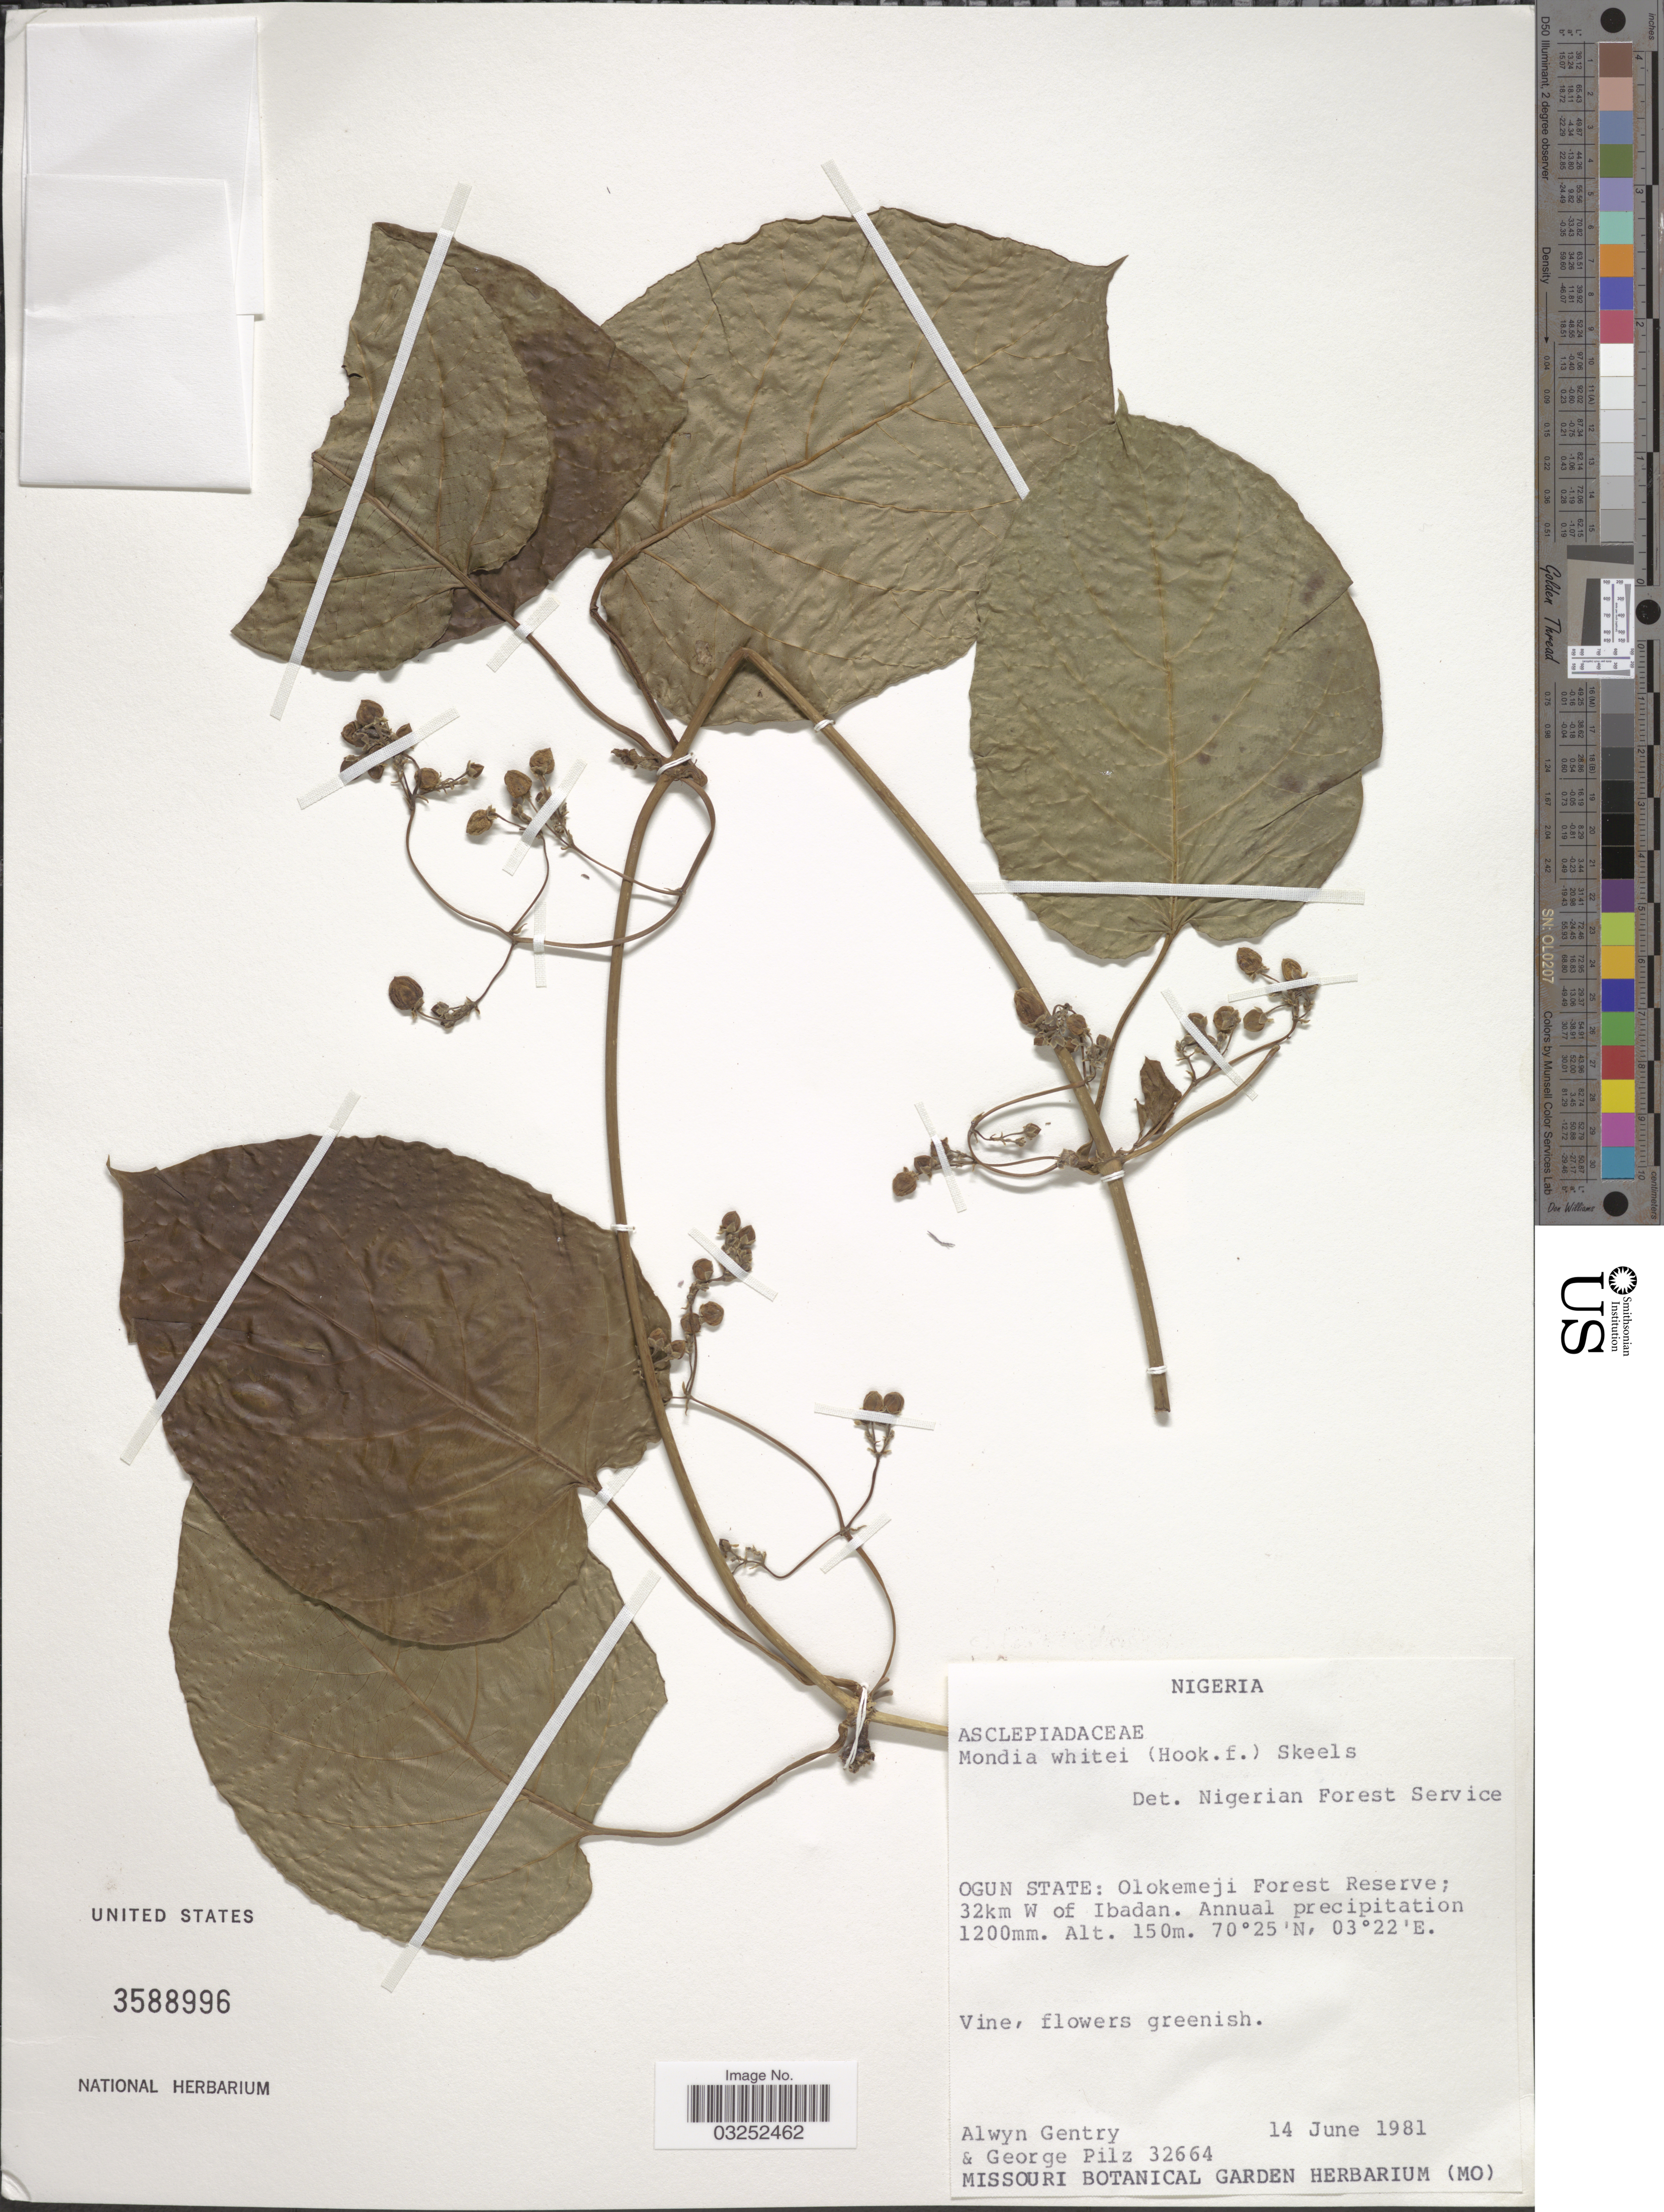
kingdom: Plantae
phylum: Tracheophyta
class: Magnoliopsida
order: Gentianales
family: Apocynaceae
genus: Mondia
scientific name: Mondia whitei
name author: Skeels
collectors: A. H. Gentry & G. E. Pilz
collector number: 32664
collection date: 1981-06-14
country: Nigeria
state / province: Ogun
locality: Ogun State: Olokemeji Forest Reserve; 32km W of Ibadan.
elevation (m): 150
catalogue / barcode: US 3588996